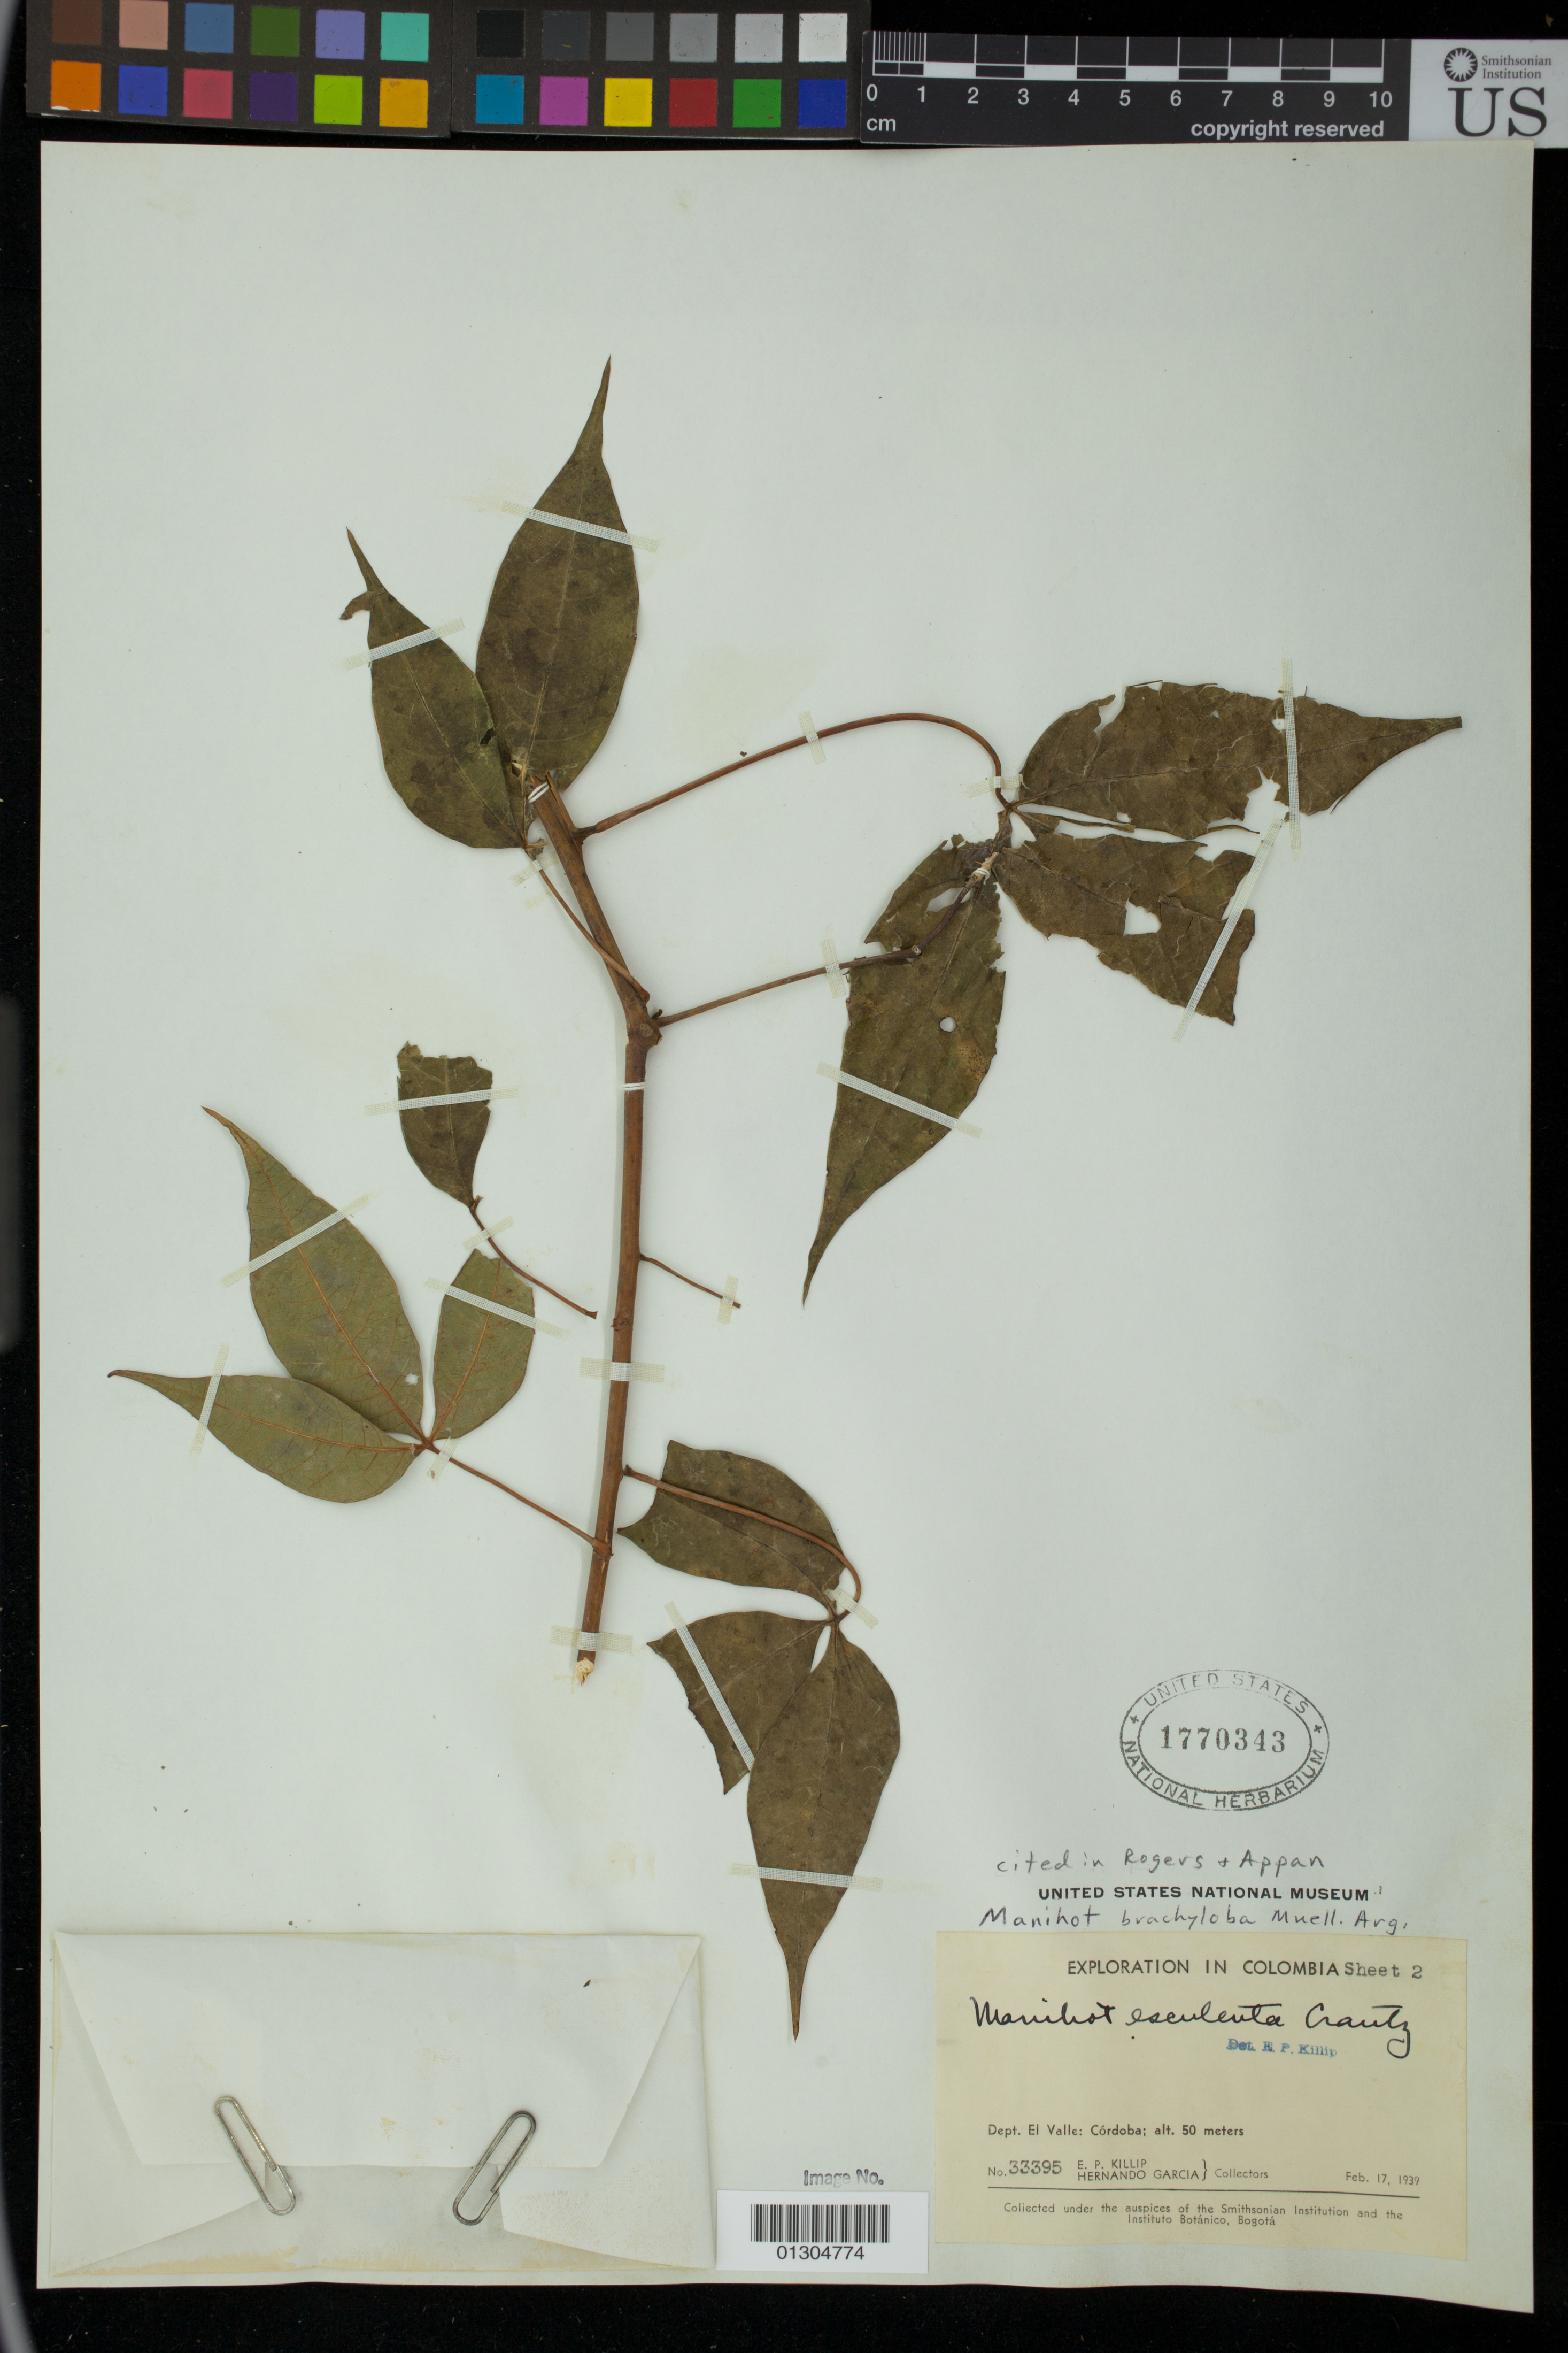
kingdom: Plantae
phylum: Tracheophyta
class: Magnoliopsida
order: Malpighiales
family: Euphorbiaceae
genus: Manihot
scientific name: Manihot brachyloba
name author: Müll. Arg.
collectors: E. P. Killip & H. Garcia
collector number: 33395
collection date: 1939-02-17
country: Colombia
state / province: Cordoba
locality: Dept. El Valle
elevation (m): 50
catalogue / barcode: US 1770343